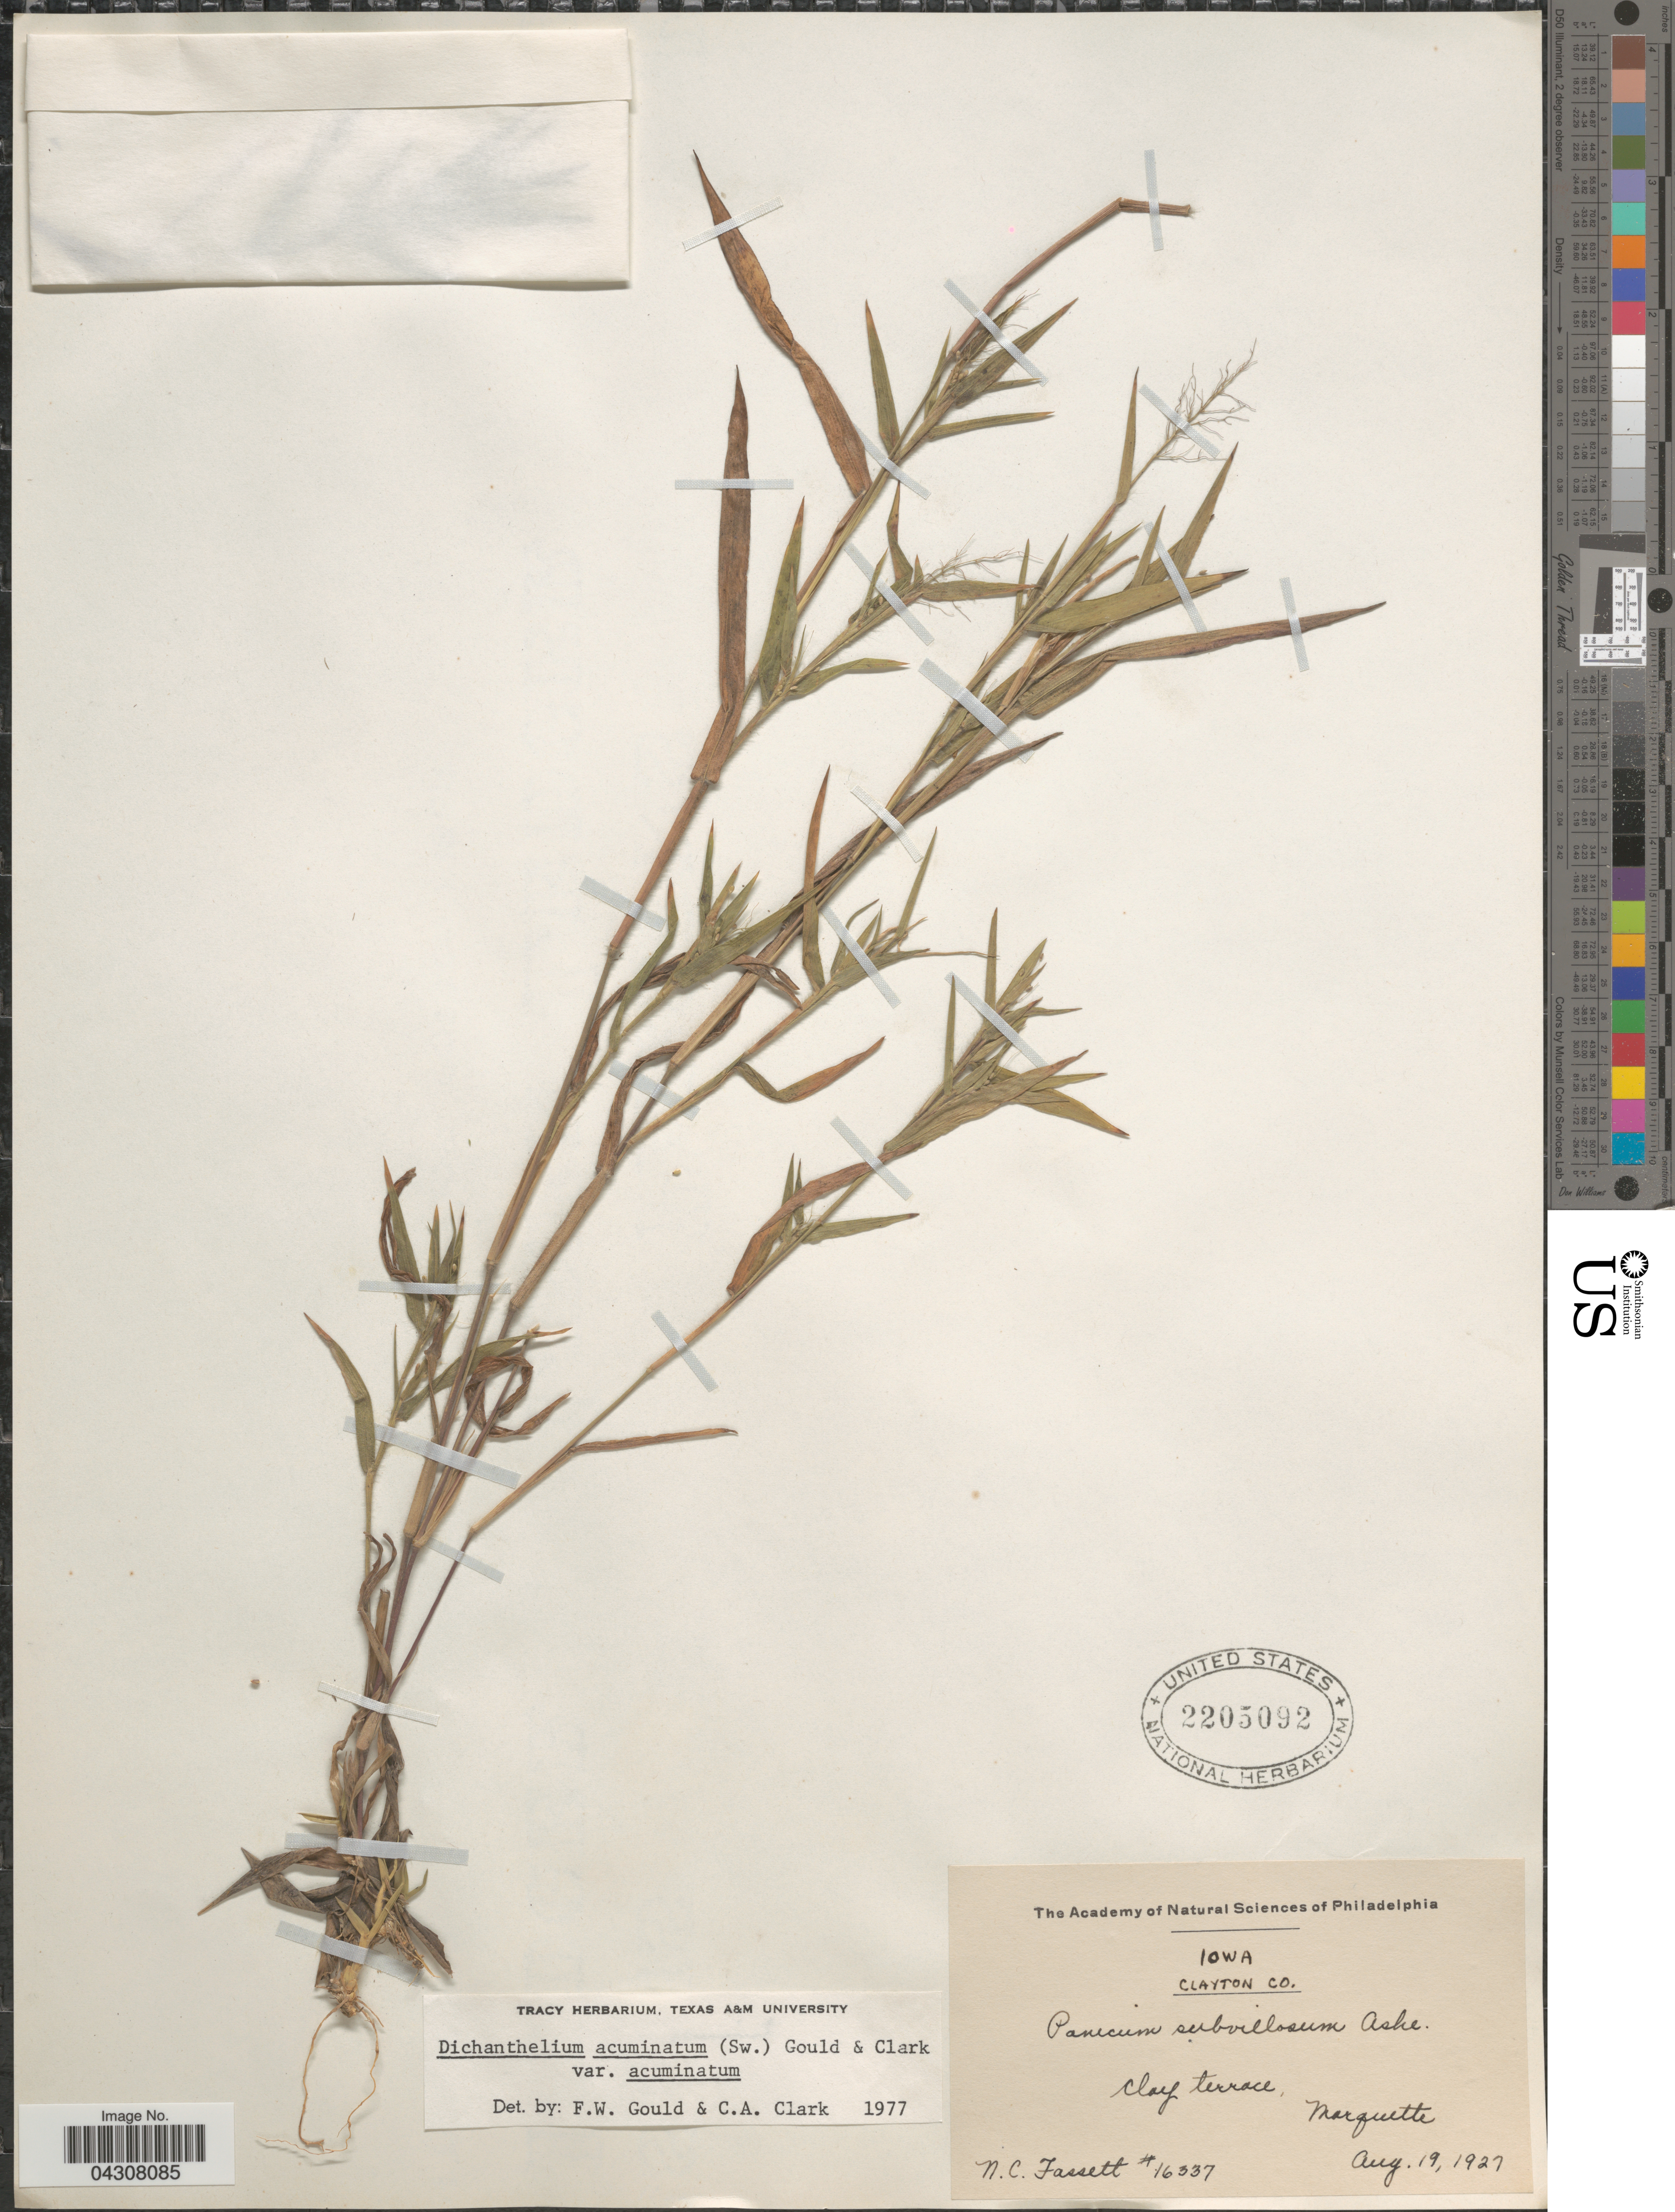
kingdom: Plantae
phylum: Tracheophyta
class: Liliopsida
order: Poales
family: Poaceae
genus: Dichanthelium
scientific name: Dichanthelium acuminatum var. acuminatum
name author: (Sw.) Gould & C.A. Clark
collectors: N. C. Fassett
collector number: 16337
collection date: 1927-08-19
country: United States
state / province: Iowa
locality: Clayton Co. Clay terrace, Marquette.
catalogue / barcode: US 2205092